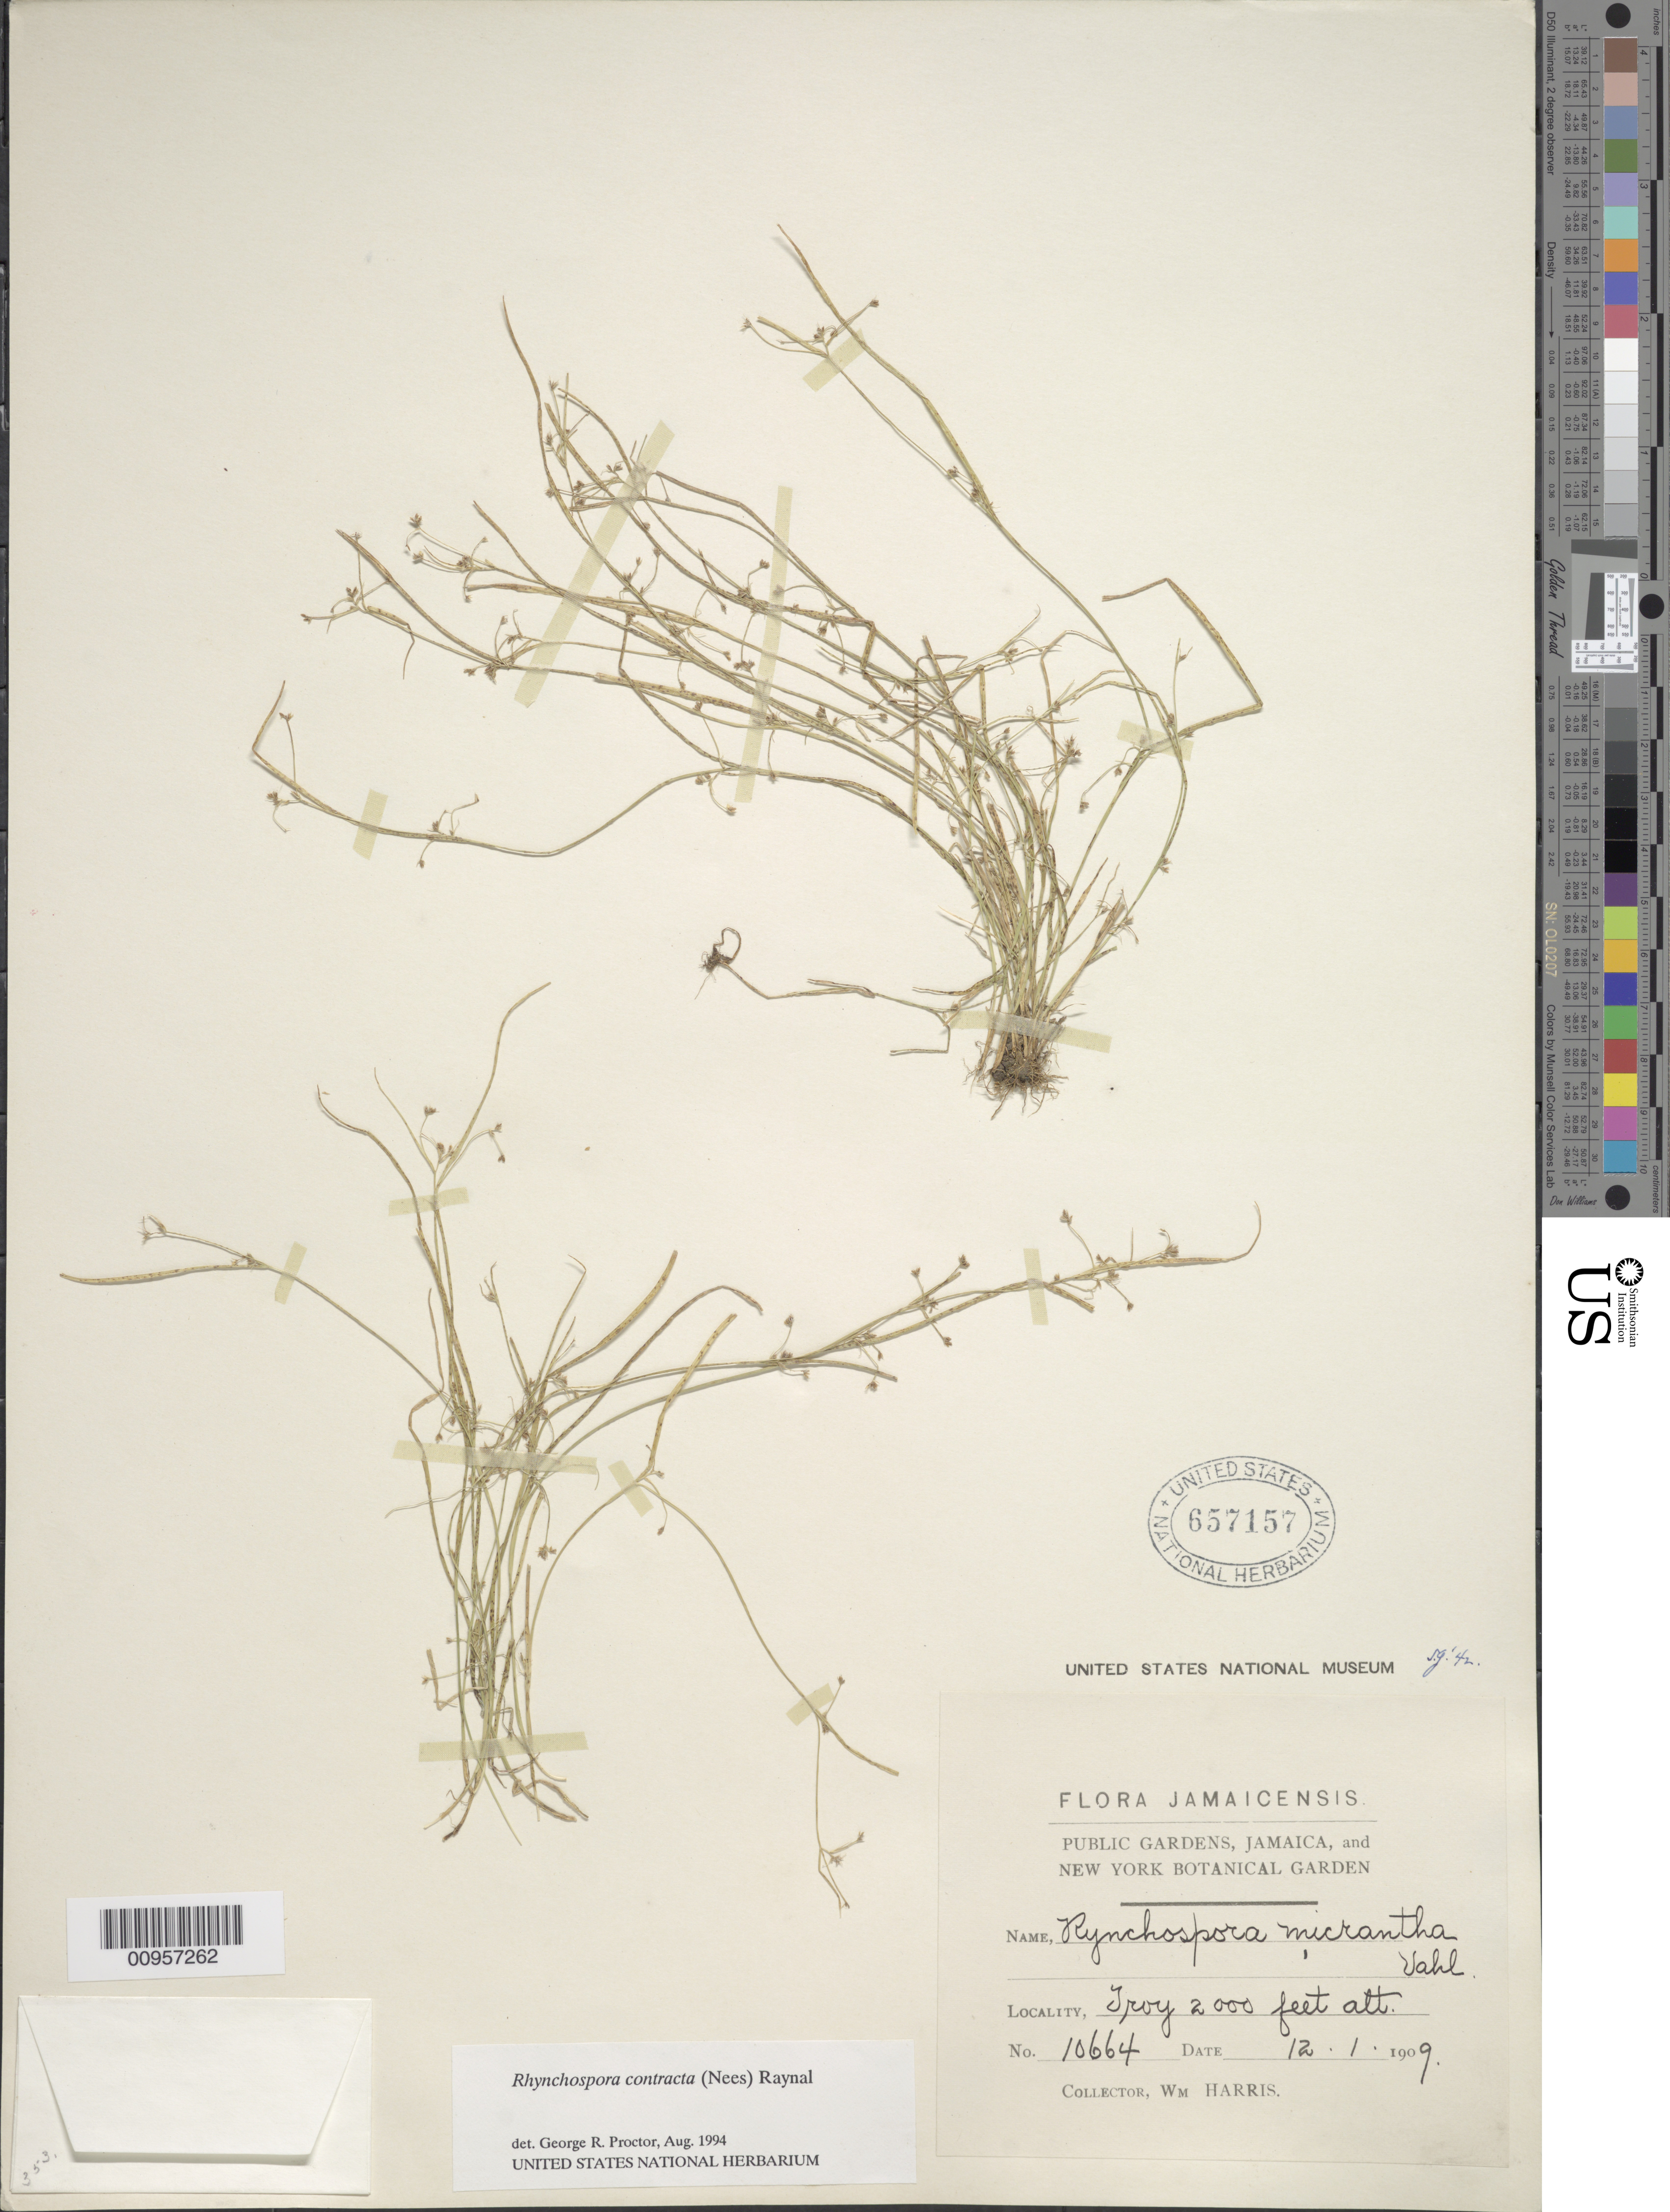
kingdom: Plantae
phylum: Tracheophyta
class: Liliopsida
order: Poales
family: Cyperaceae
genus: Rhynchospora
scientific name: Rhynchospora contracta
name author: (Nees) J. Raynal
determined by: Proctor, G. R.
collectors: W. H. Harris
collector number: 10664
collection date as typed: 12 Jan 1909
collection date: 1909-01-12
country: Jamaica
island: Jamaica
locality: Troy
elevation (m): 610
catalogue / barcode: US 657157